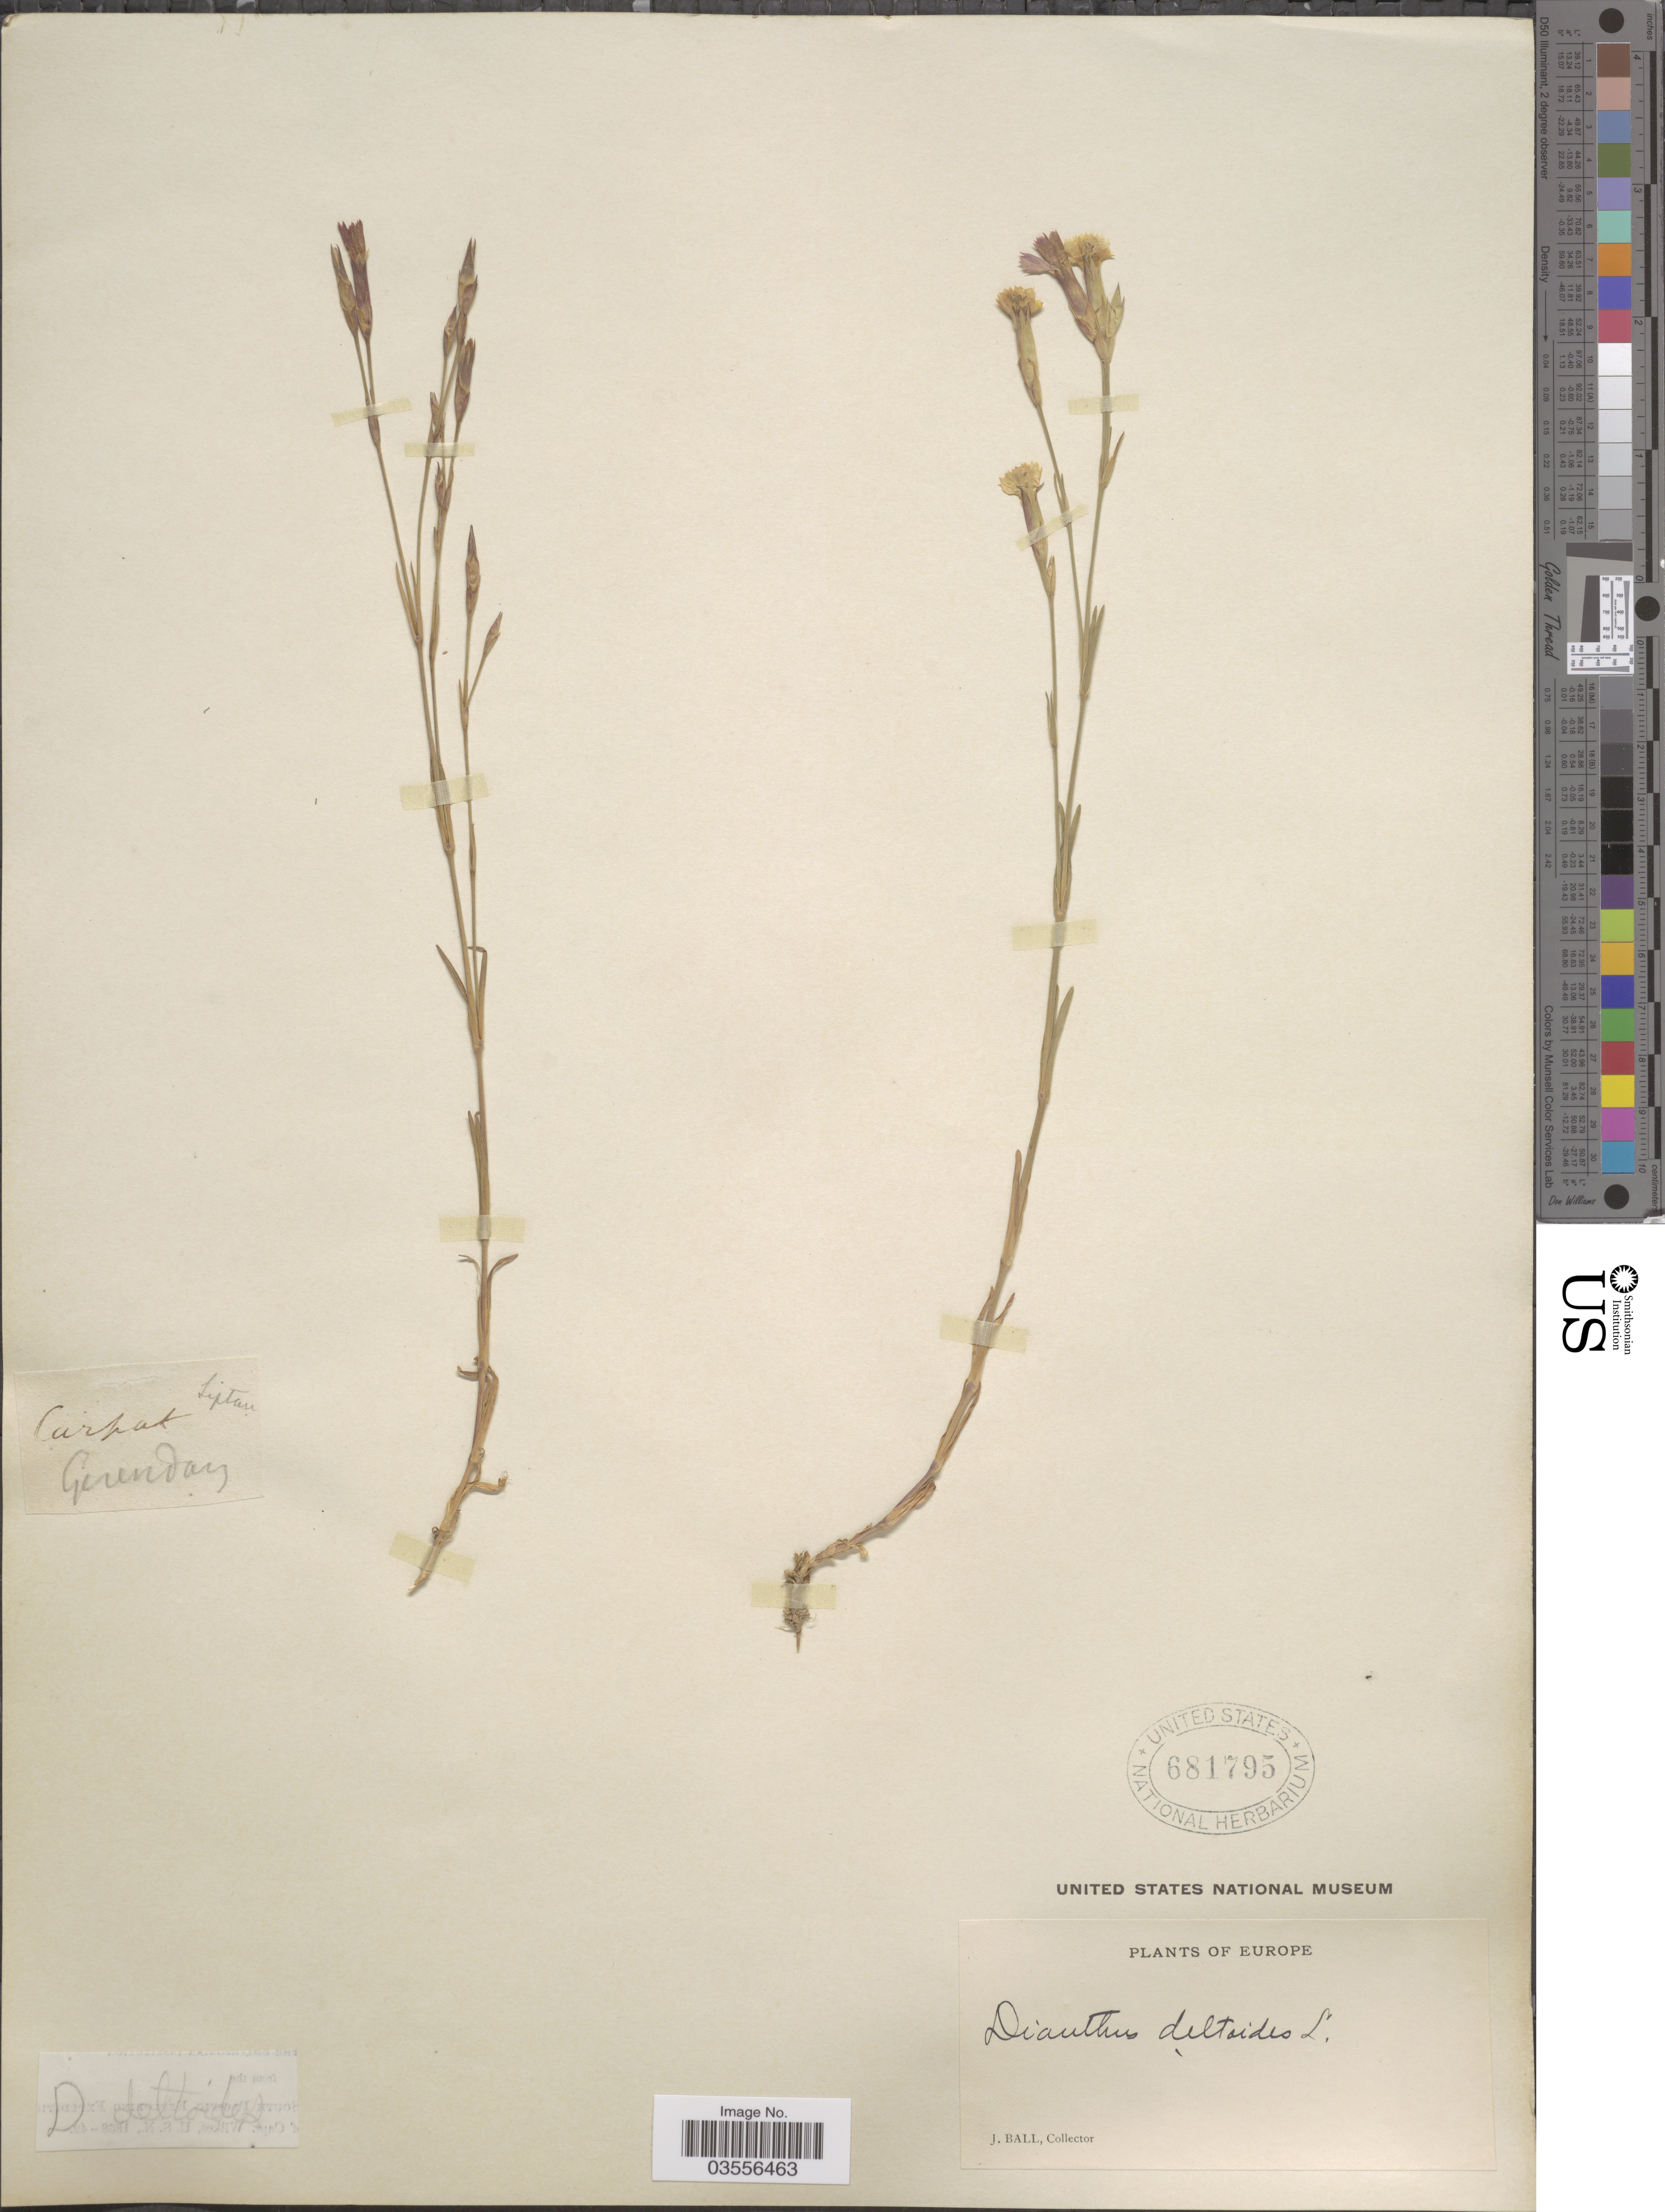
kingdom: Plantae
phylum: Tracheophyta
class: Magnoliopsida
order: Caryophyllales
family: Caryophyllaceae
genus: Dianthus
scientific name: Dianthus deltoides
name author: L.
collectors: J. Ball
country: Czechia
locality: Europe. Liptan. Carpat [Carpathian] Gerendars [interpreted].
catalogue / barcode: US 681795